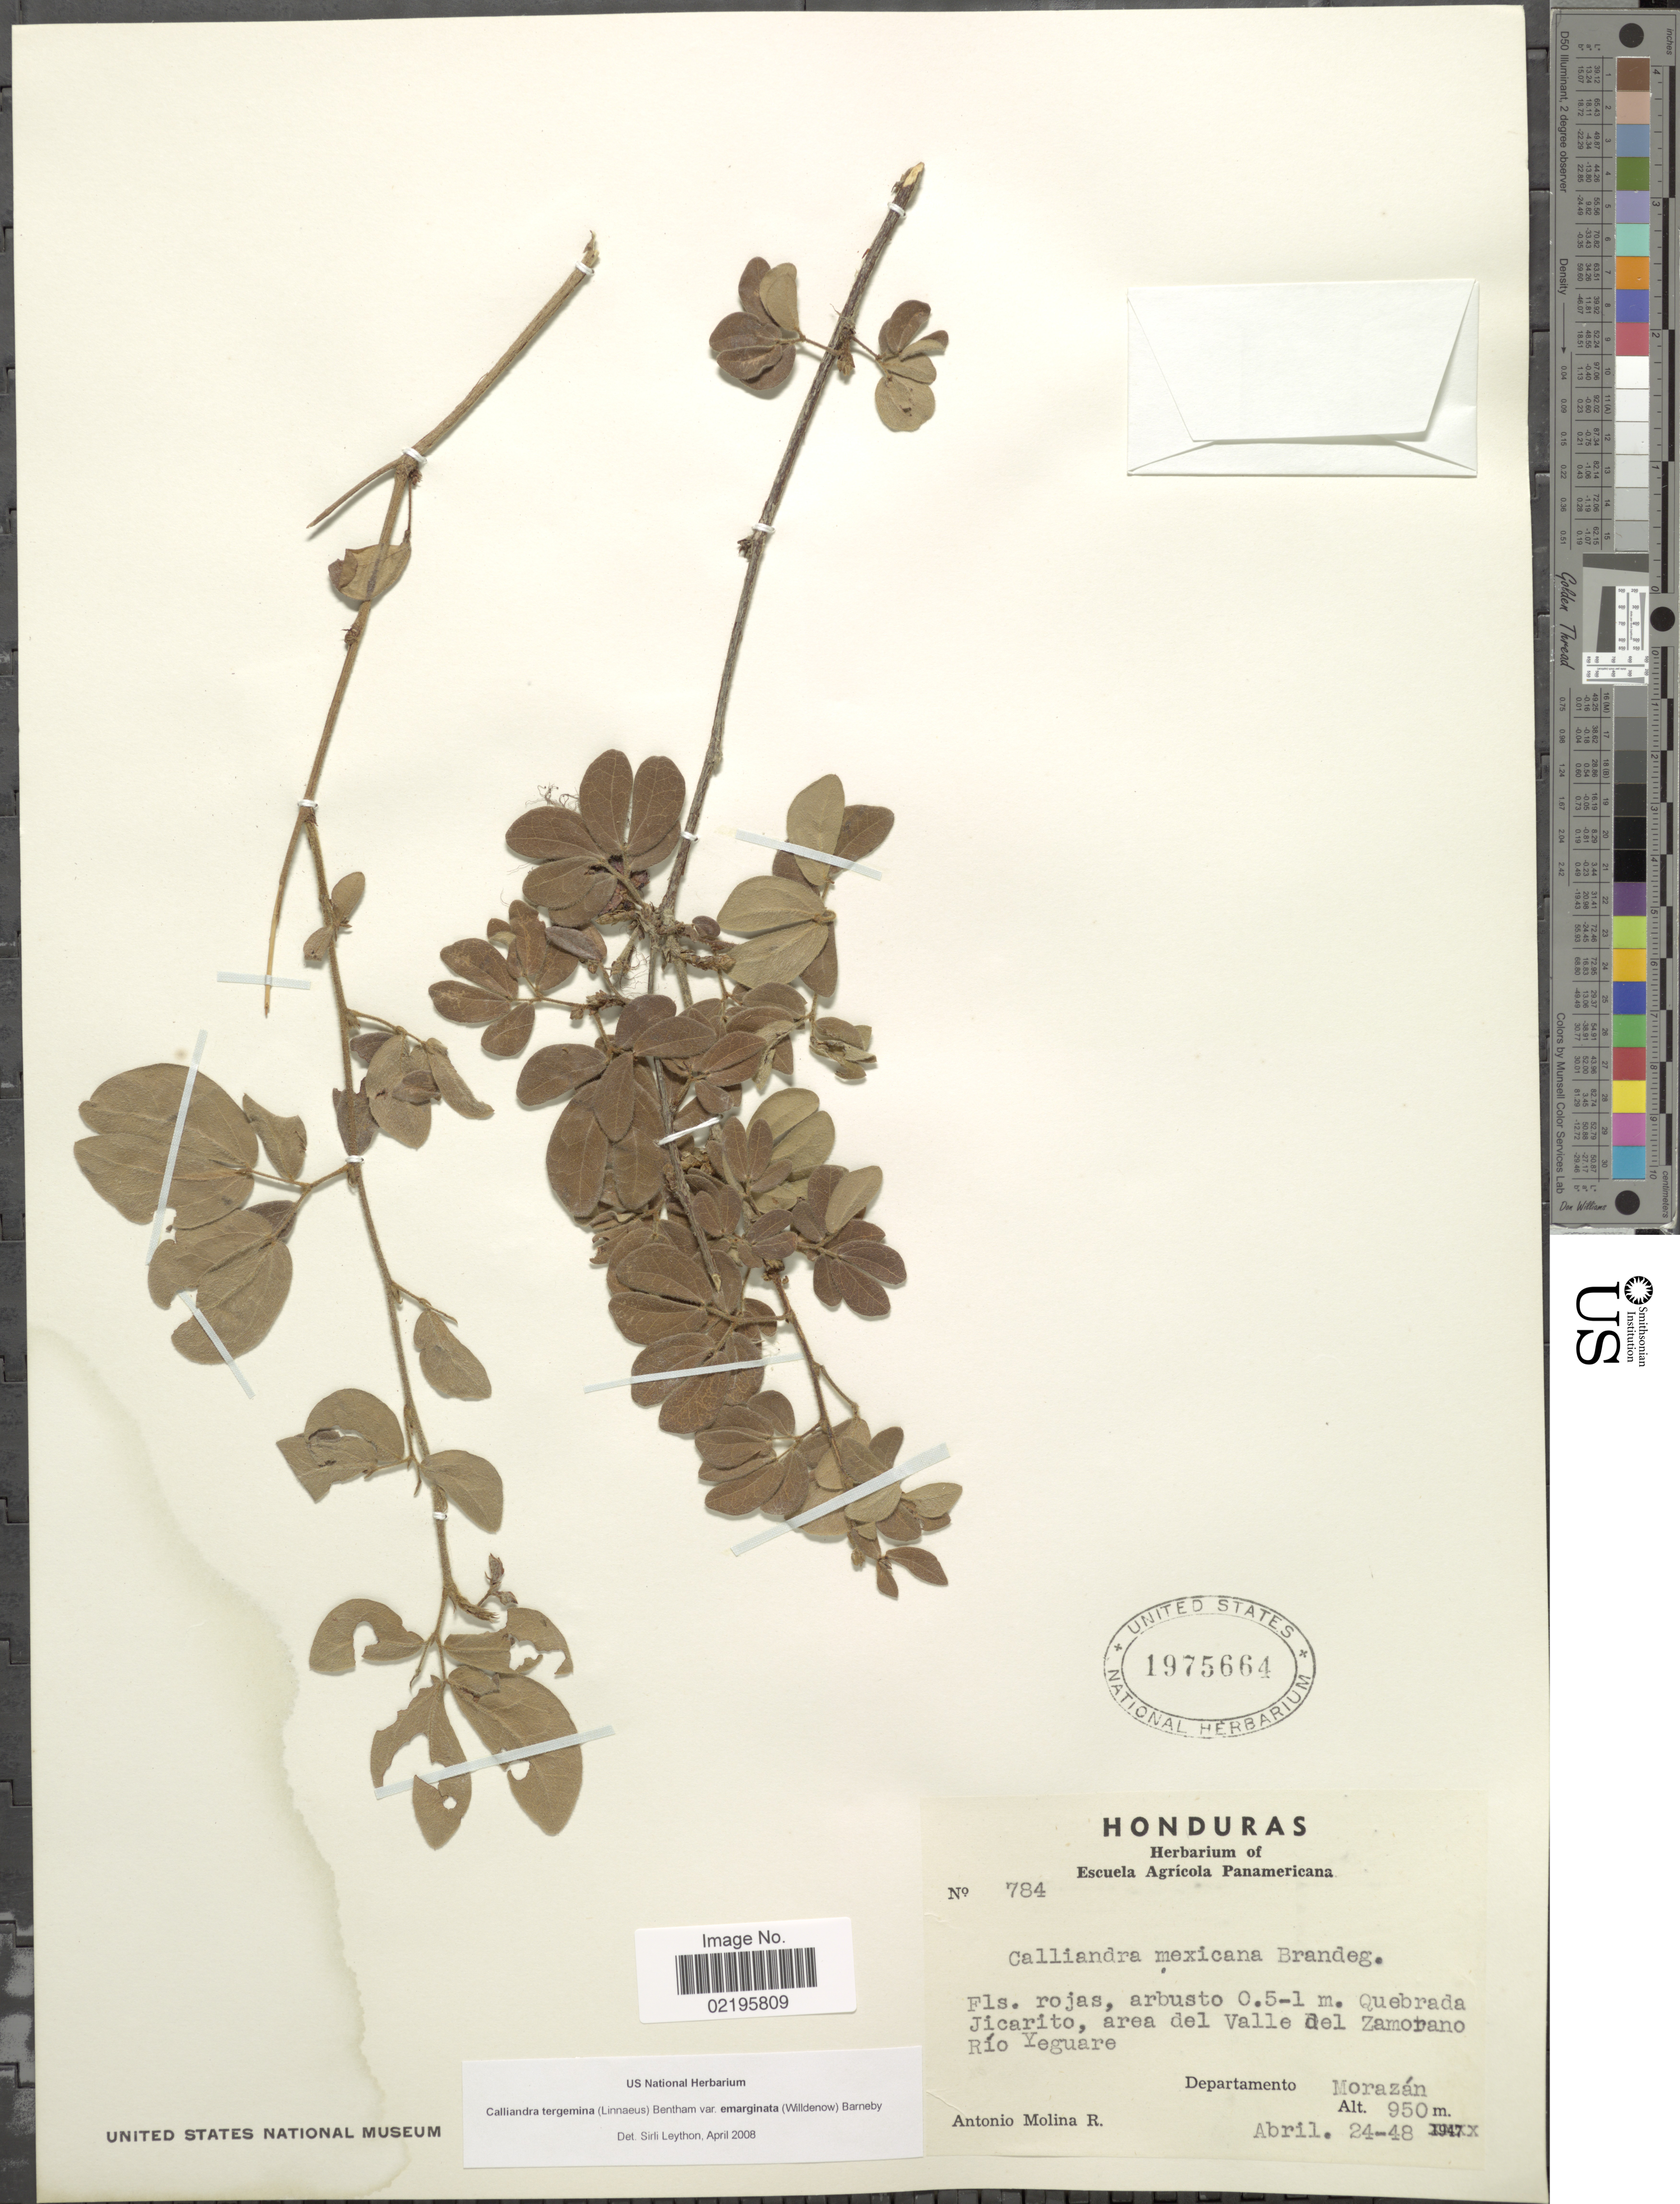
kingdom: Plantae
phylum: Tracheophyta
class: Magnoliopsida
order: Fabales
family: Fabaceae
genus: Calliandra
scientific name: Calliandra tergemina var. emarginata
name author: (Willd.) Barneby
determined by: Leython, S.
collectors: A. Molina R.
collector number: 784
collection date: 1948-04-24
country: Honduras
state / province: Fco. Morazán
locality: Quebrada Jicarito, area del Valle del Zamorano Rio Yeguare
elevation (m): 950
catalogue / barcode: US 1975664